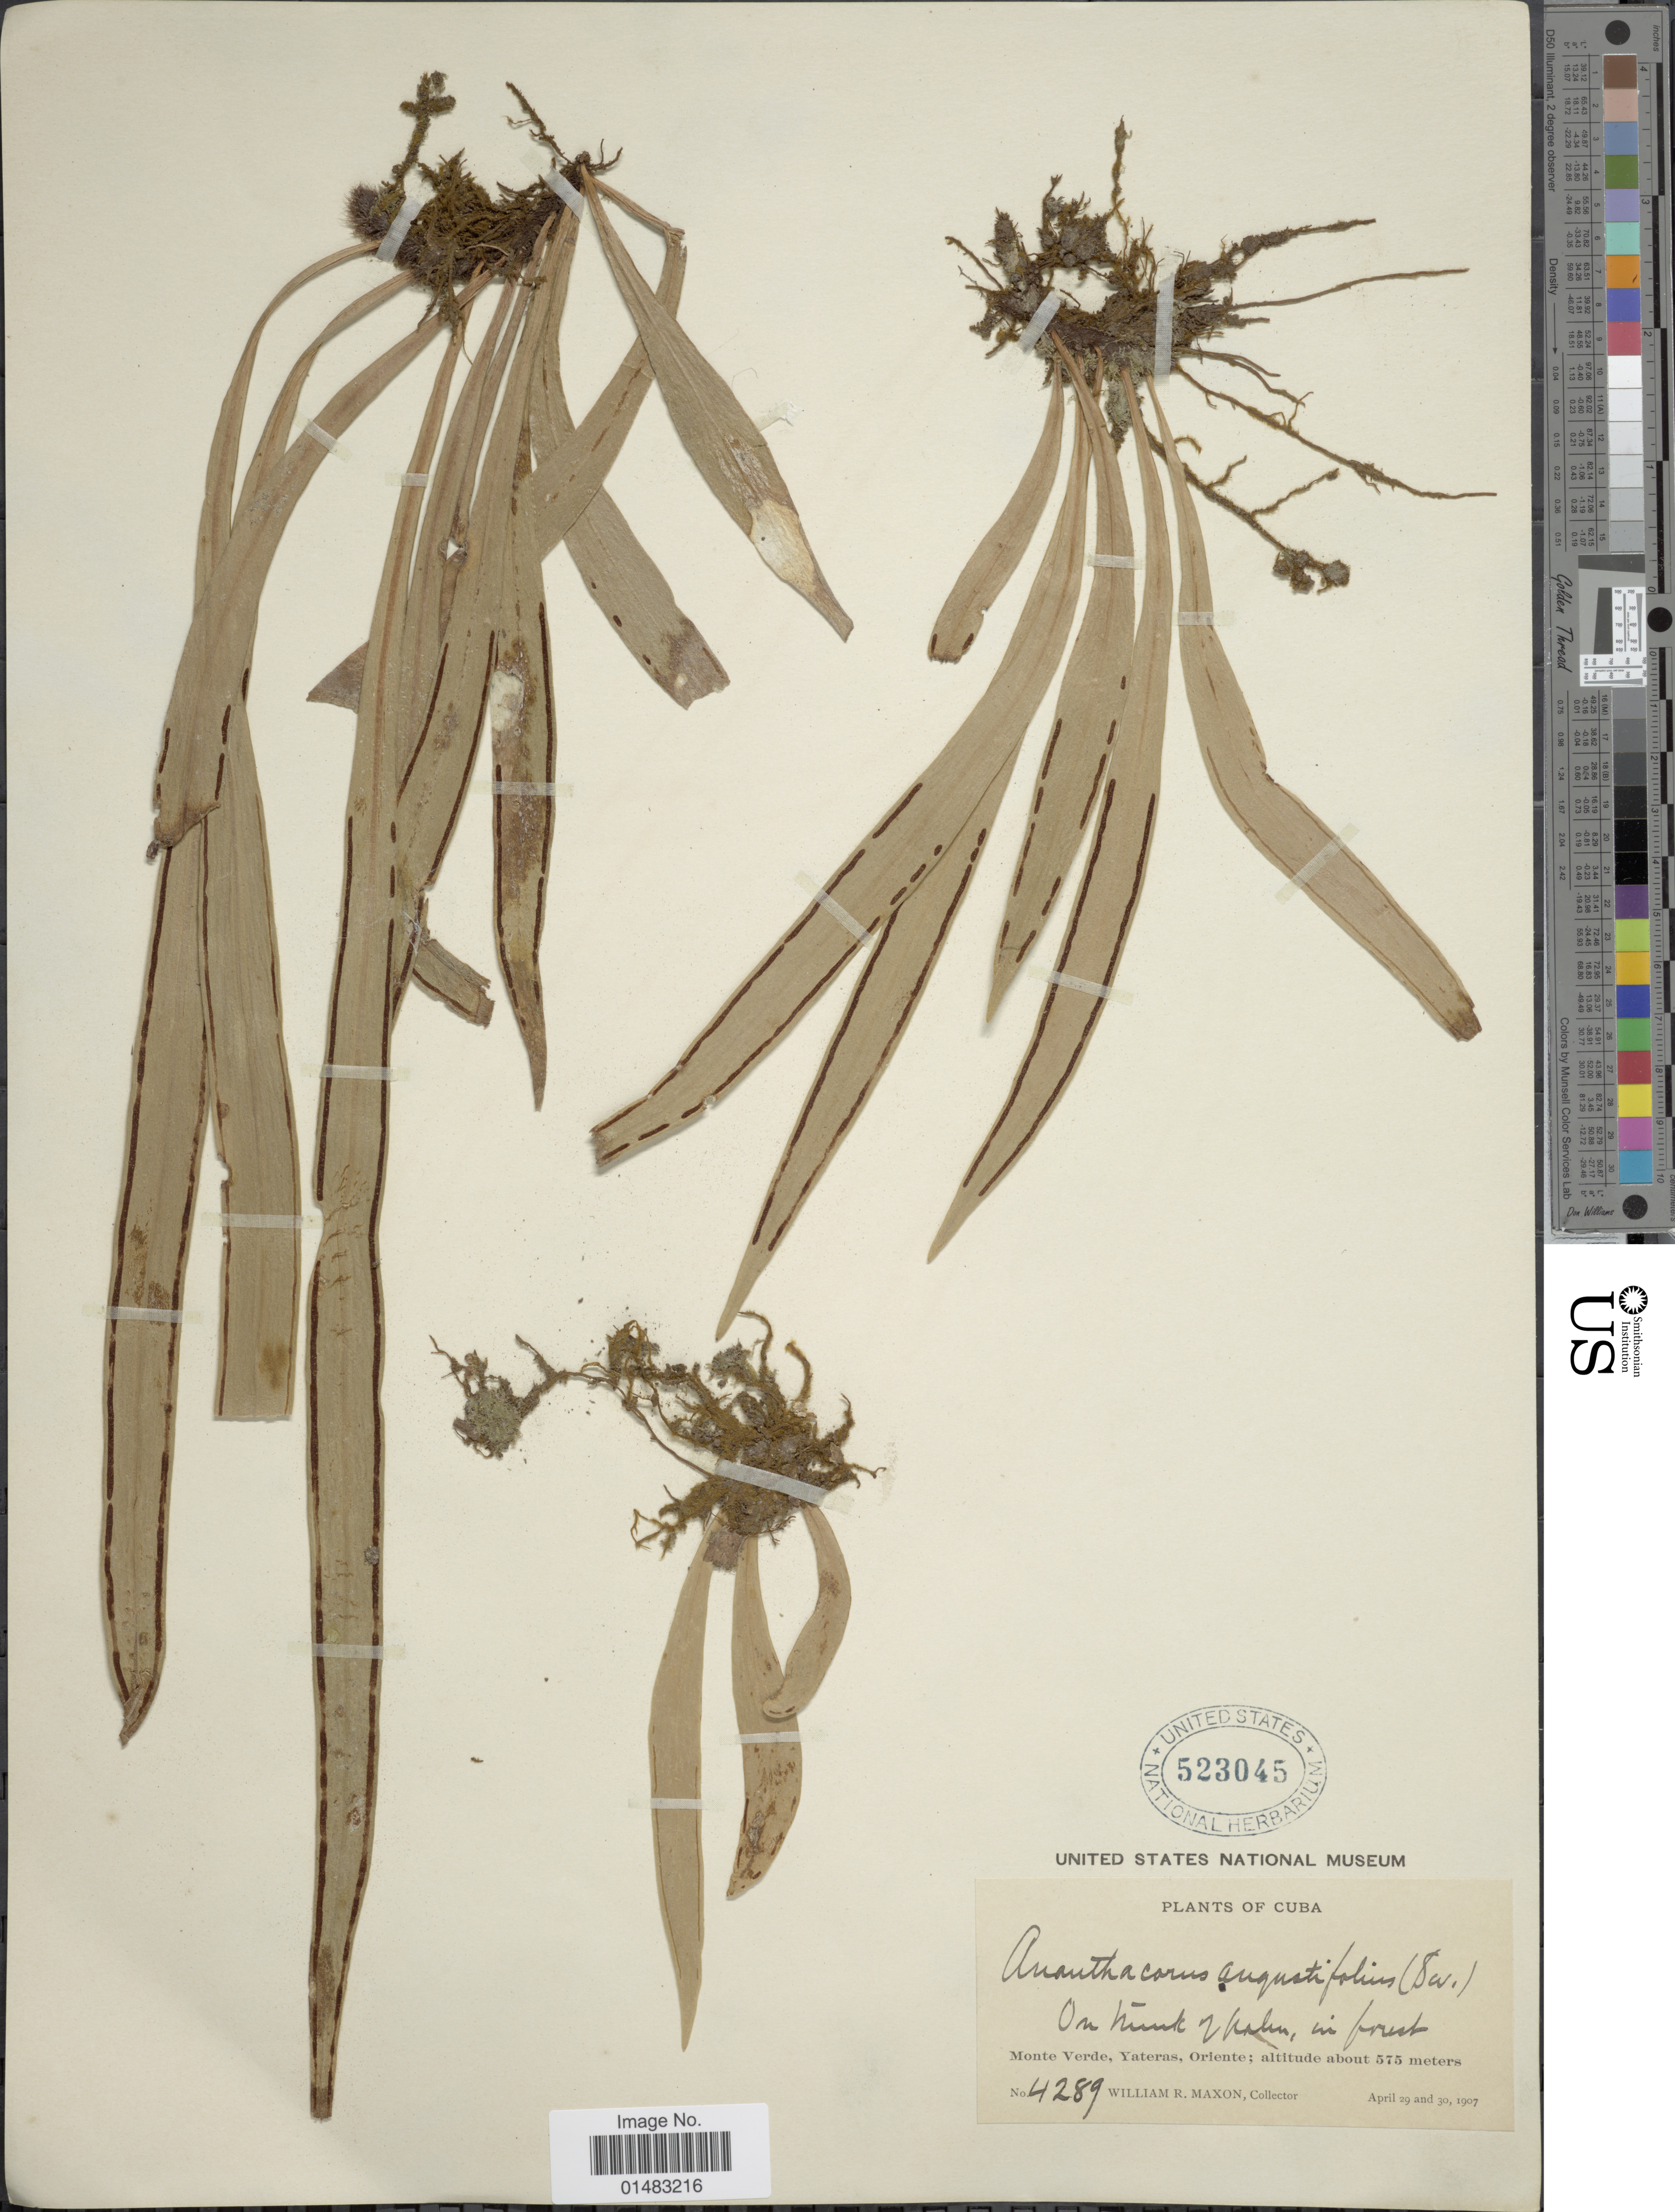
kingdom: Plantae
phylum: Tracheophyta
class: Polypodiopsida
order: Polypodiales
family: Pteridaceae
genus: Ananthacorus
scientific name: Ananthacorus angustifolius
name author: (Sw.) Underw. & Maxon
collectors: W. R. Maxon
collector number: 4289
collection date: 1907-04-29/1907-04-30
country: Cuba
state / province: Oriente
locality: Monte Verde, Yateras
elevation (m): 575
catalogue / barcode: US 523045